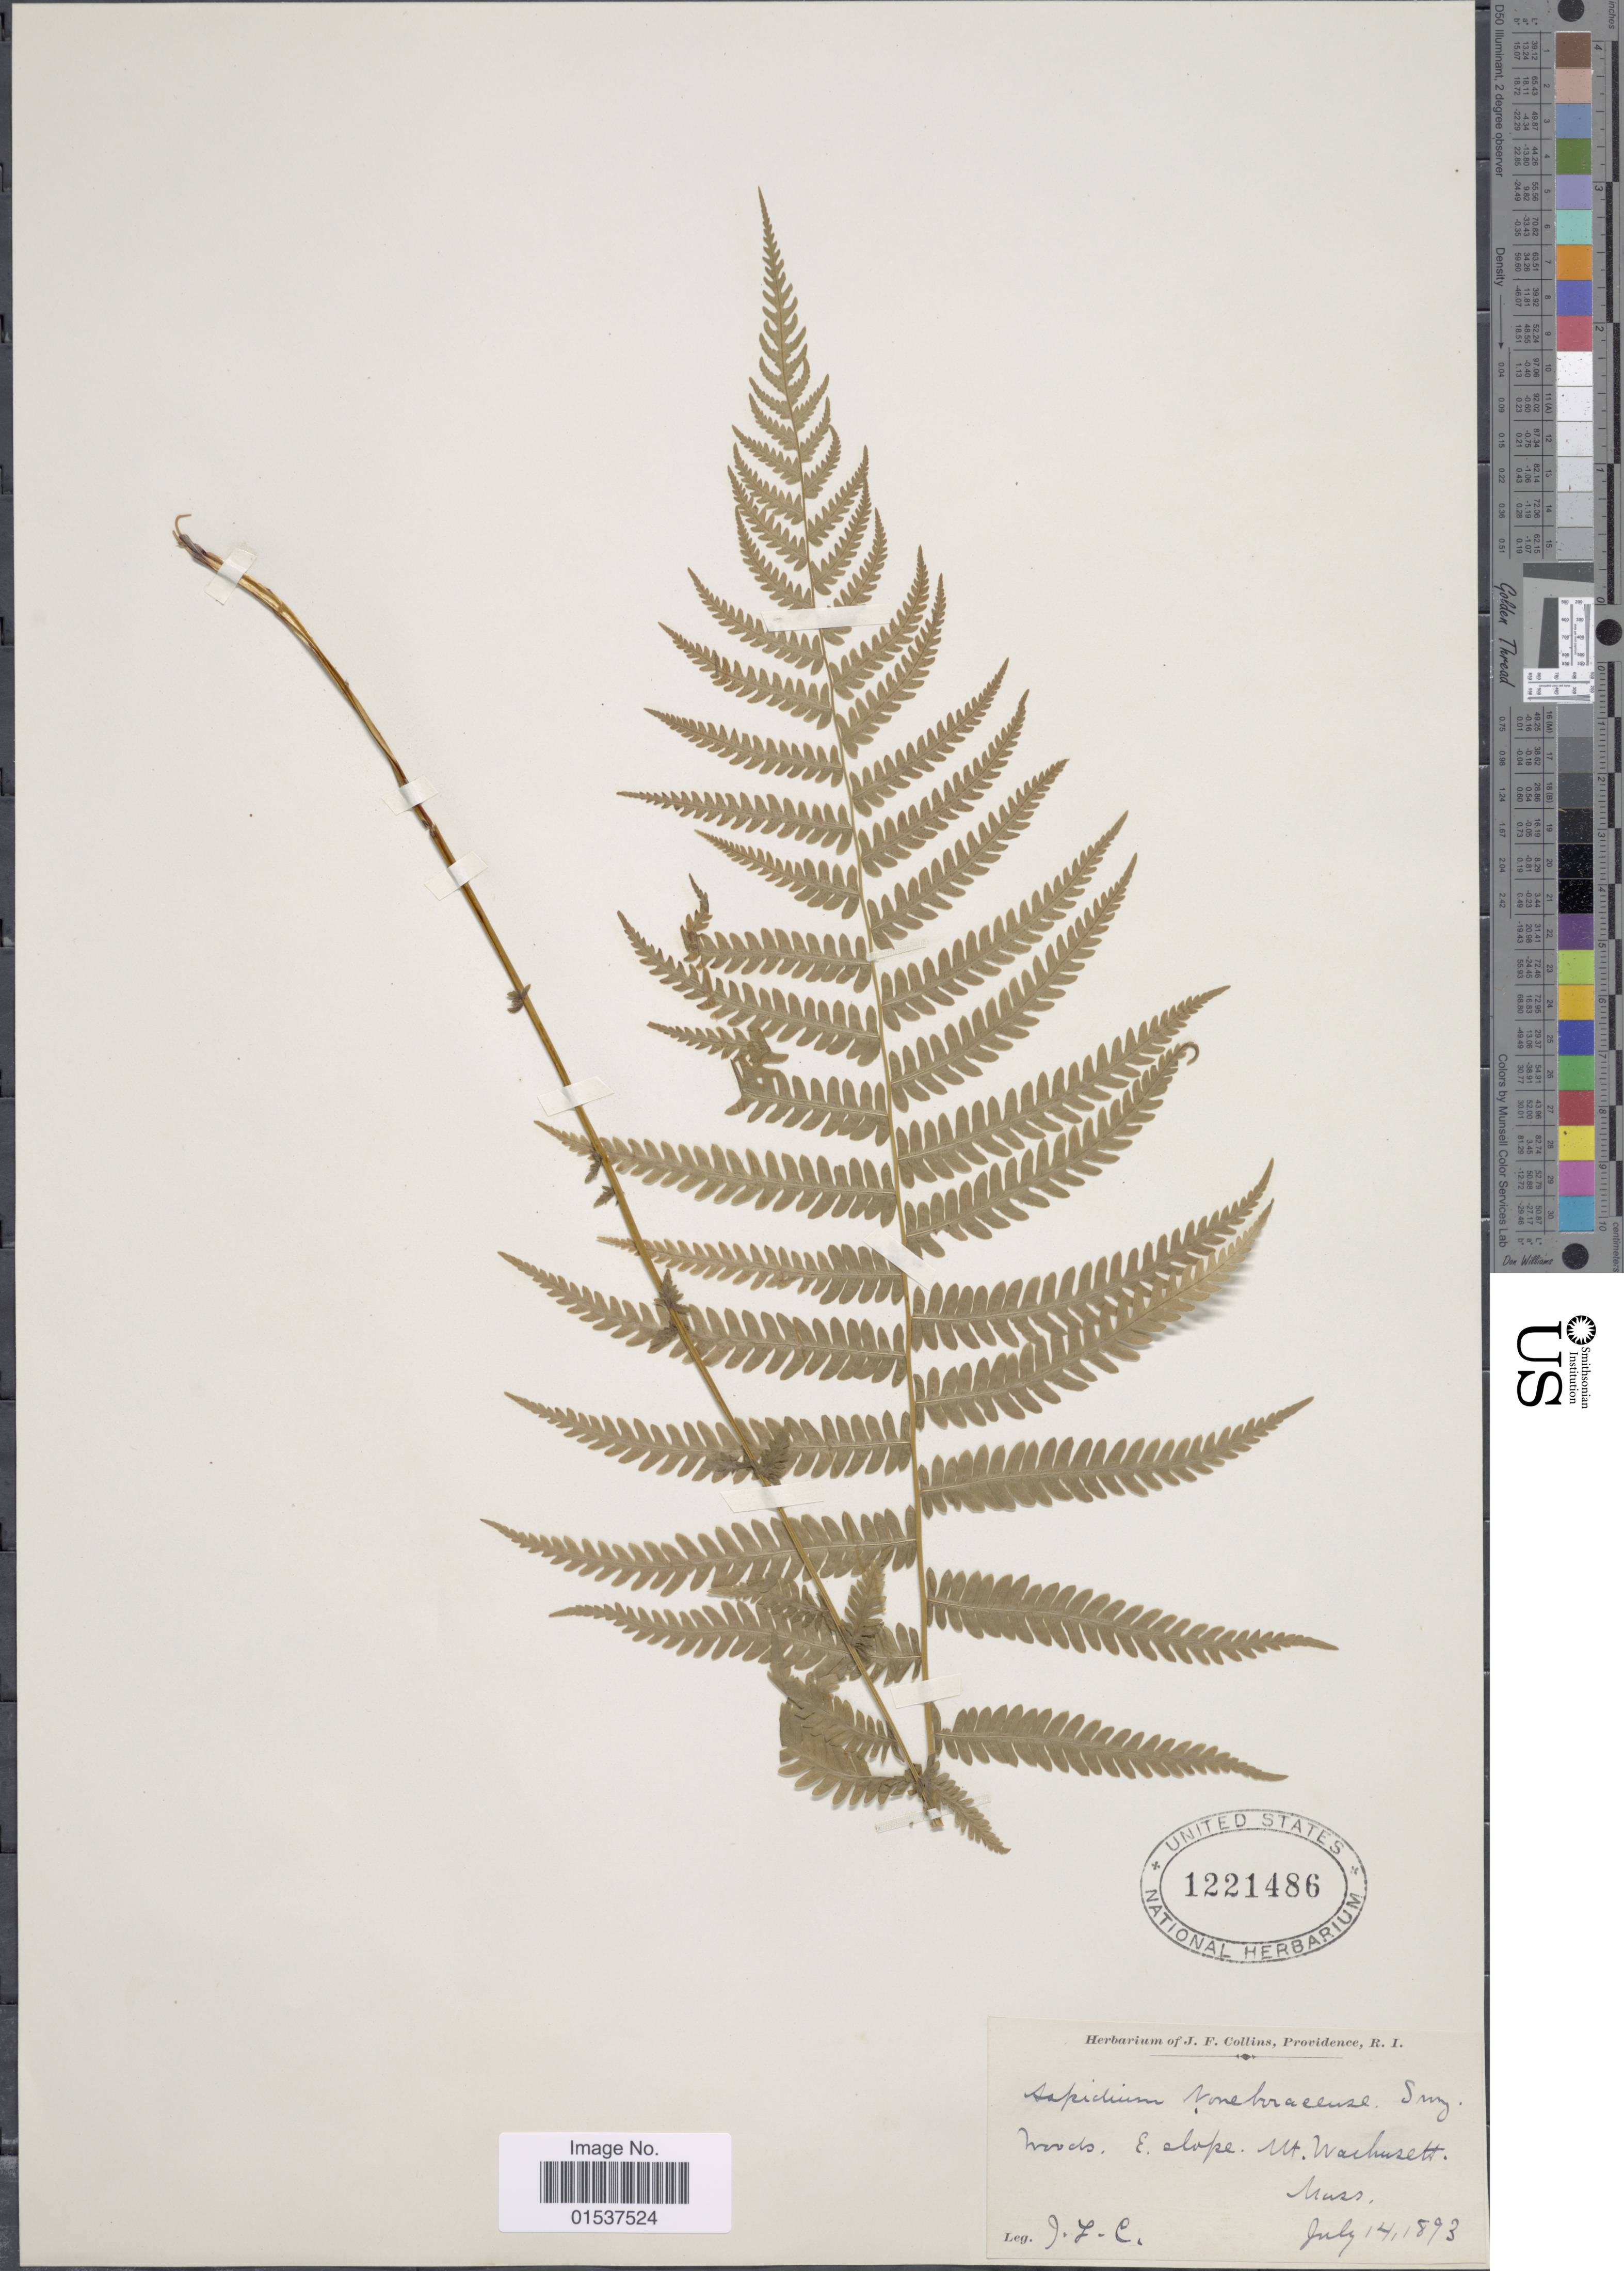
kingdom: Plantae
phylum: Tracheophyta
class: Polypodiopsida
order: Polypodiales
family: Thelypteridaceae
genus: Parathelypteris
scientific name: Parathelypteris noveboracensis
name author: (L.) Ching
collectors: J. Collins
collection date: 1893-07-14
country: United States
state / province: Massachusetts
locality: E. slope, Mt. Massaemett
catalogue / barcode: US 1221486